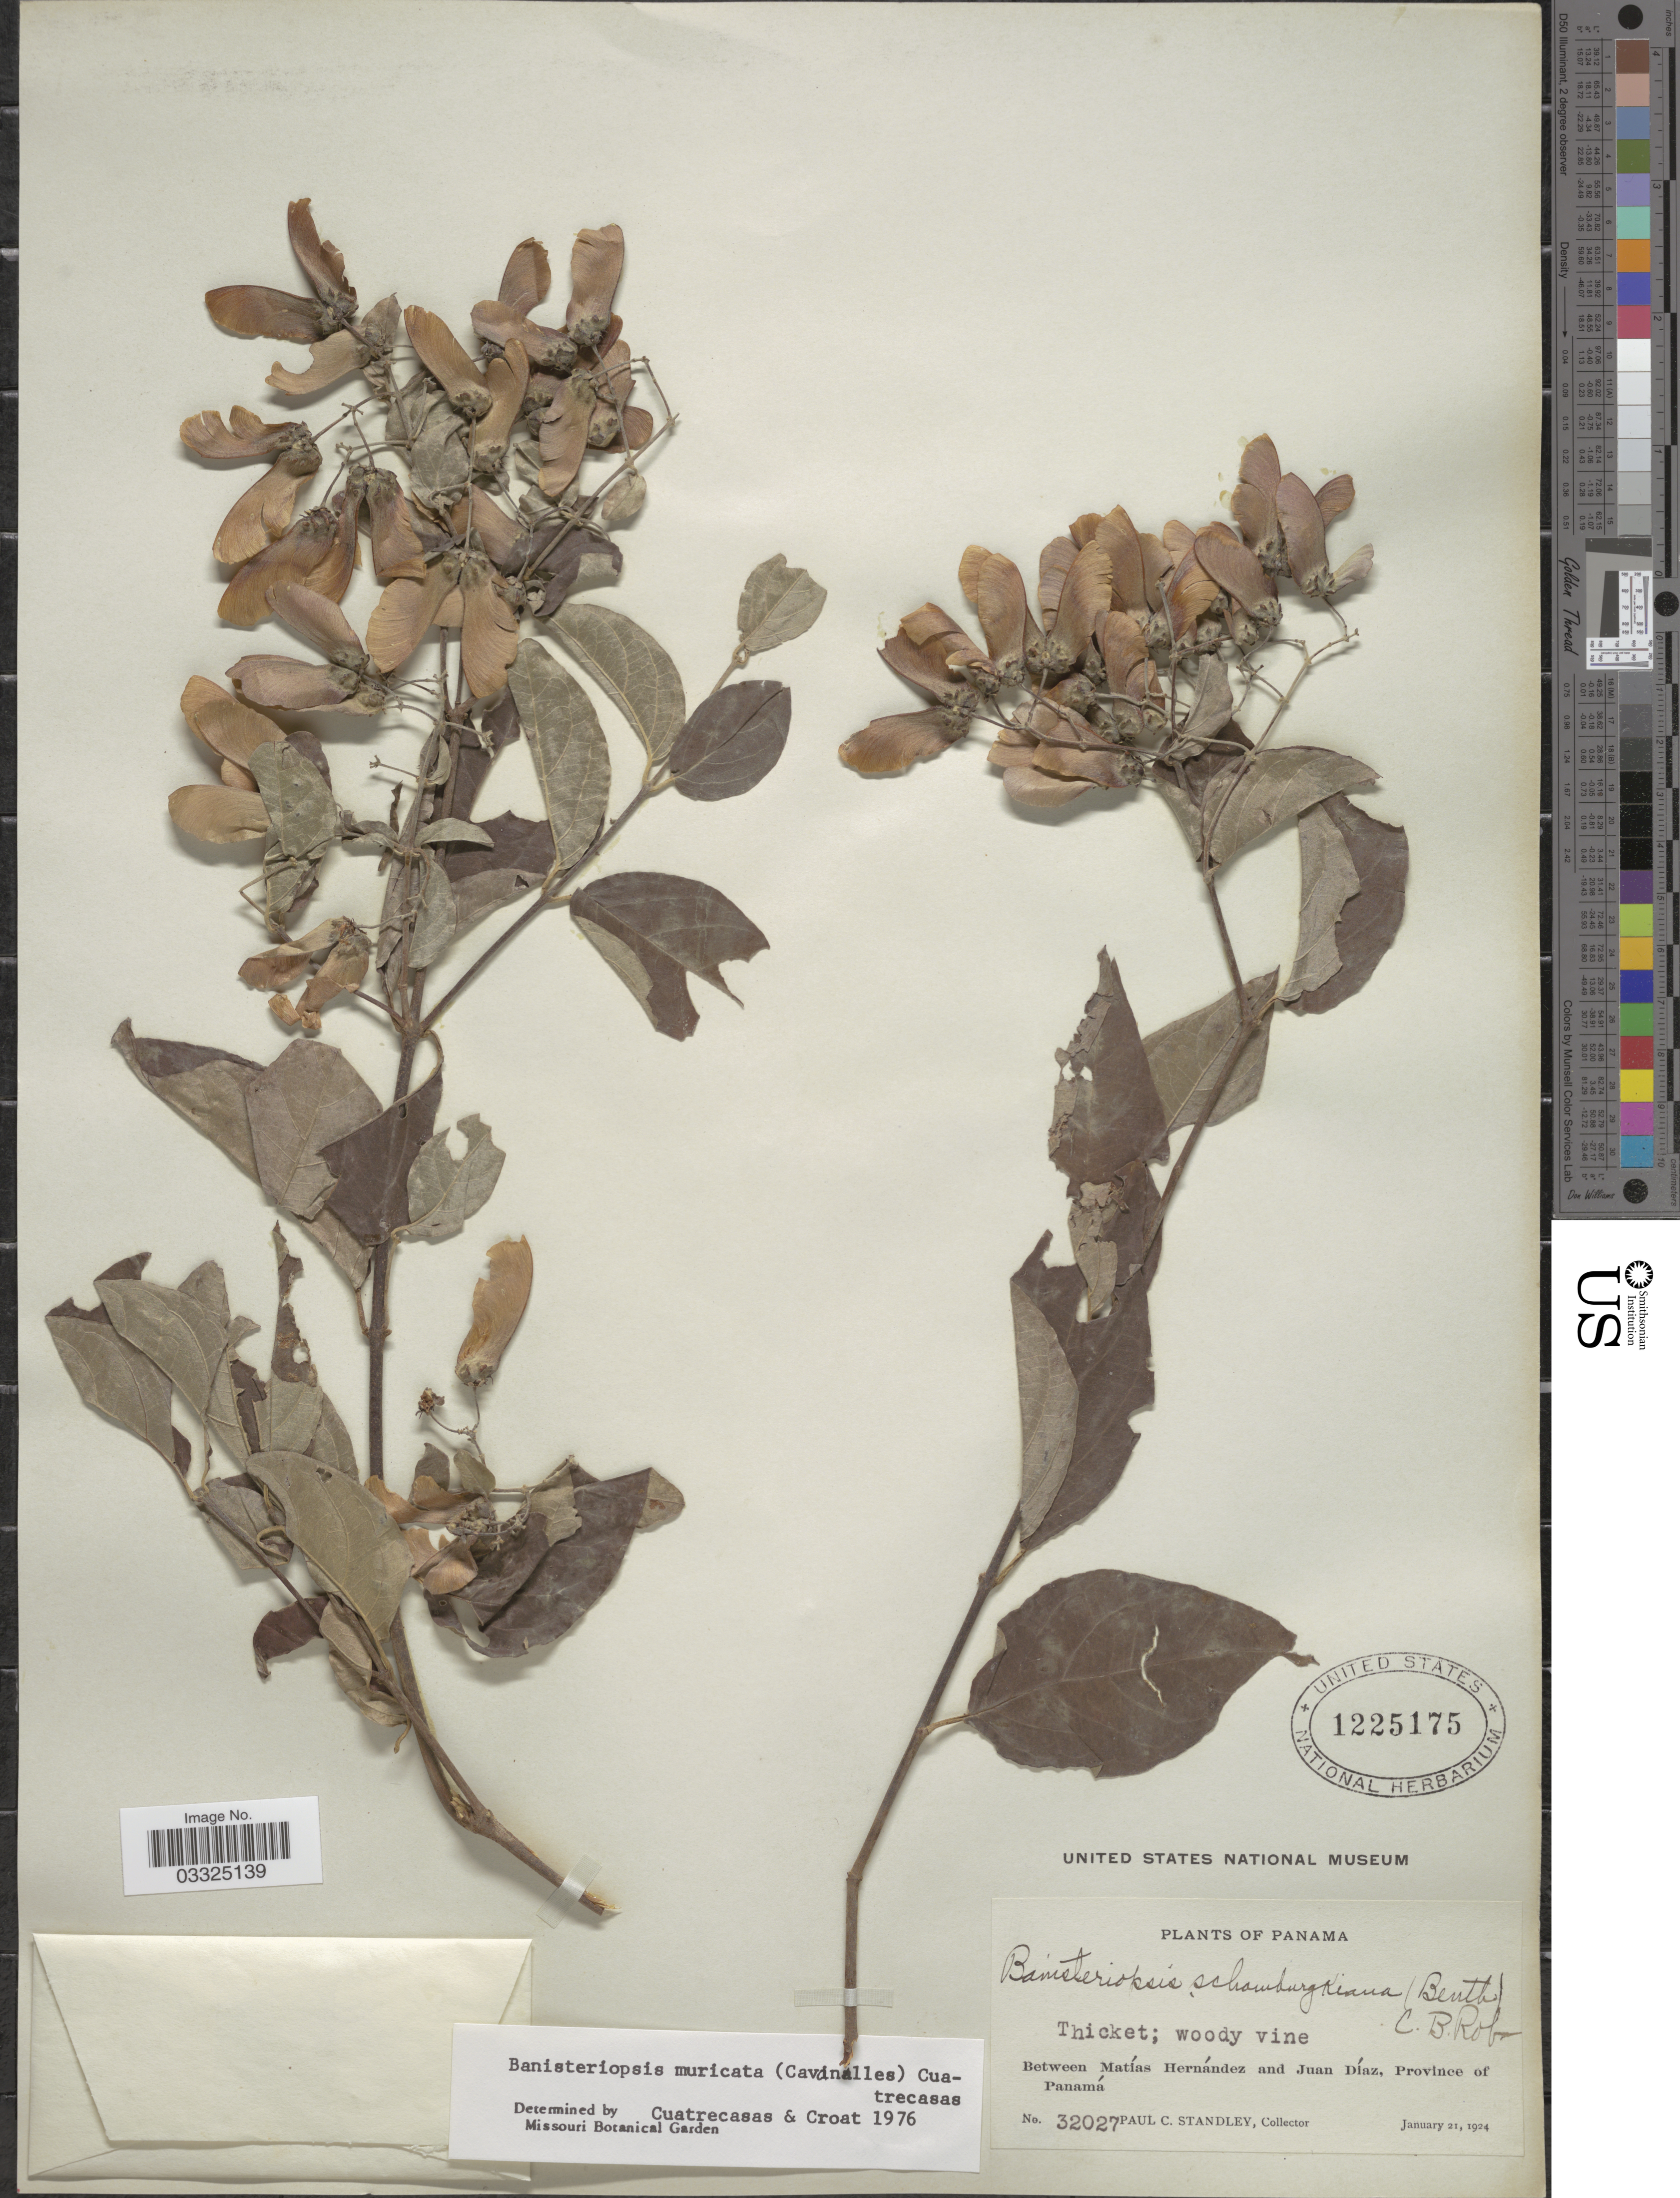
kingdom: Plantae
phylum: Tracheophyta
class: Magnoliopsida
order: Malpighiales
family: Malpighiaceae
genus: Banisteriopsis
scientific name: Banisteriopsis muricata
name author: (Cav.) Cuatrec.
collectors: P. C. Standley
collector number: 32027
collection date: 1924-01-21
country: Panama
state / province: Panamá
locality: Between Matías Hernández and Juan Díaz.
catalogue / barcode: US 1225175